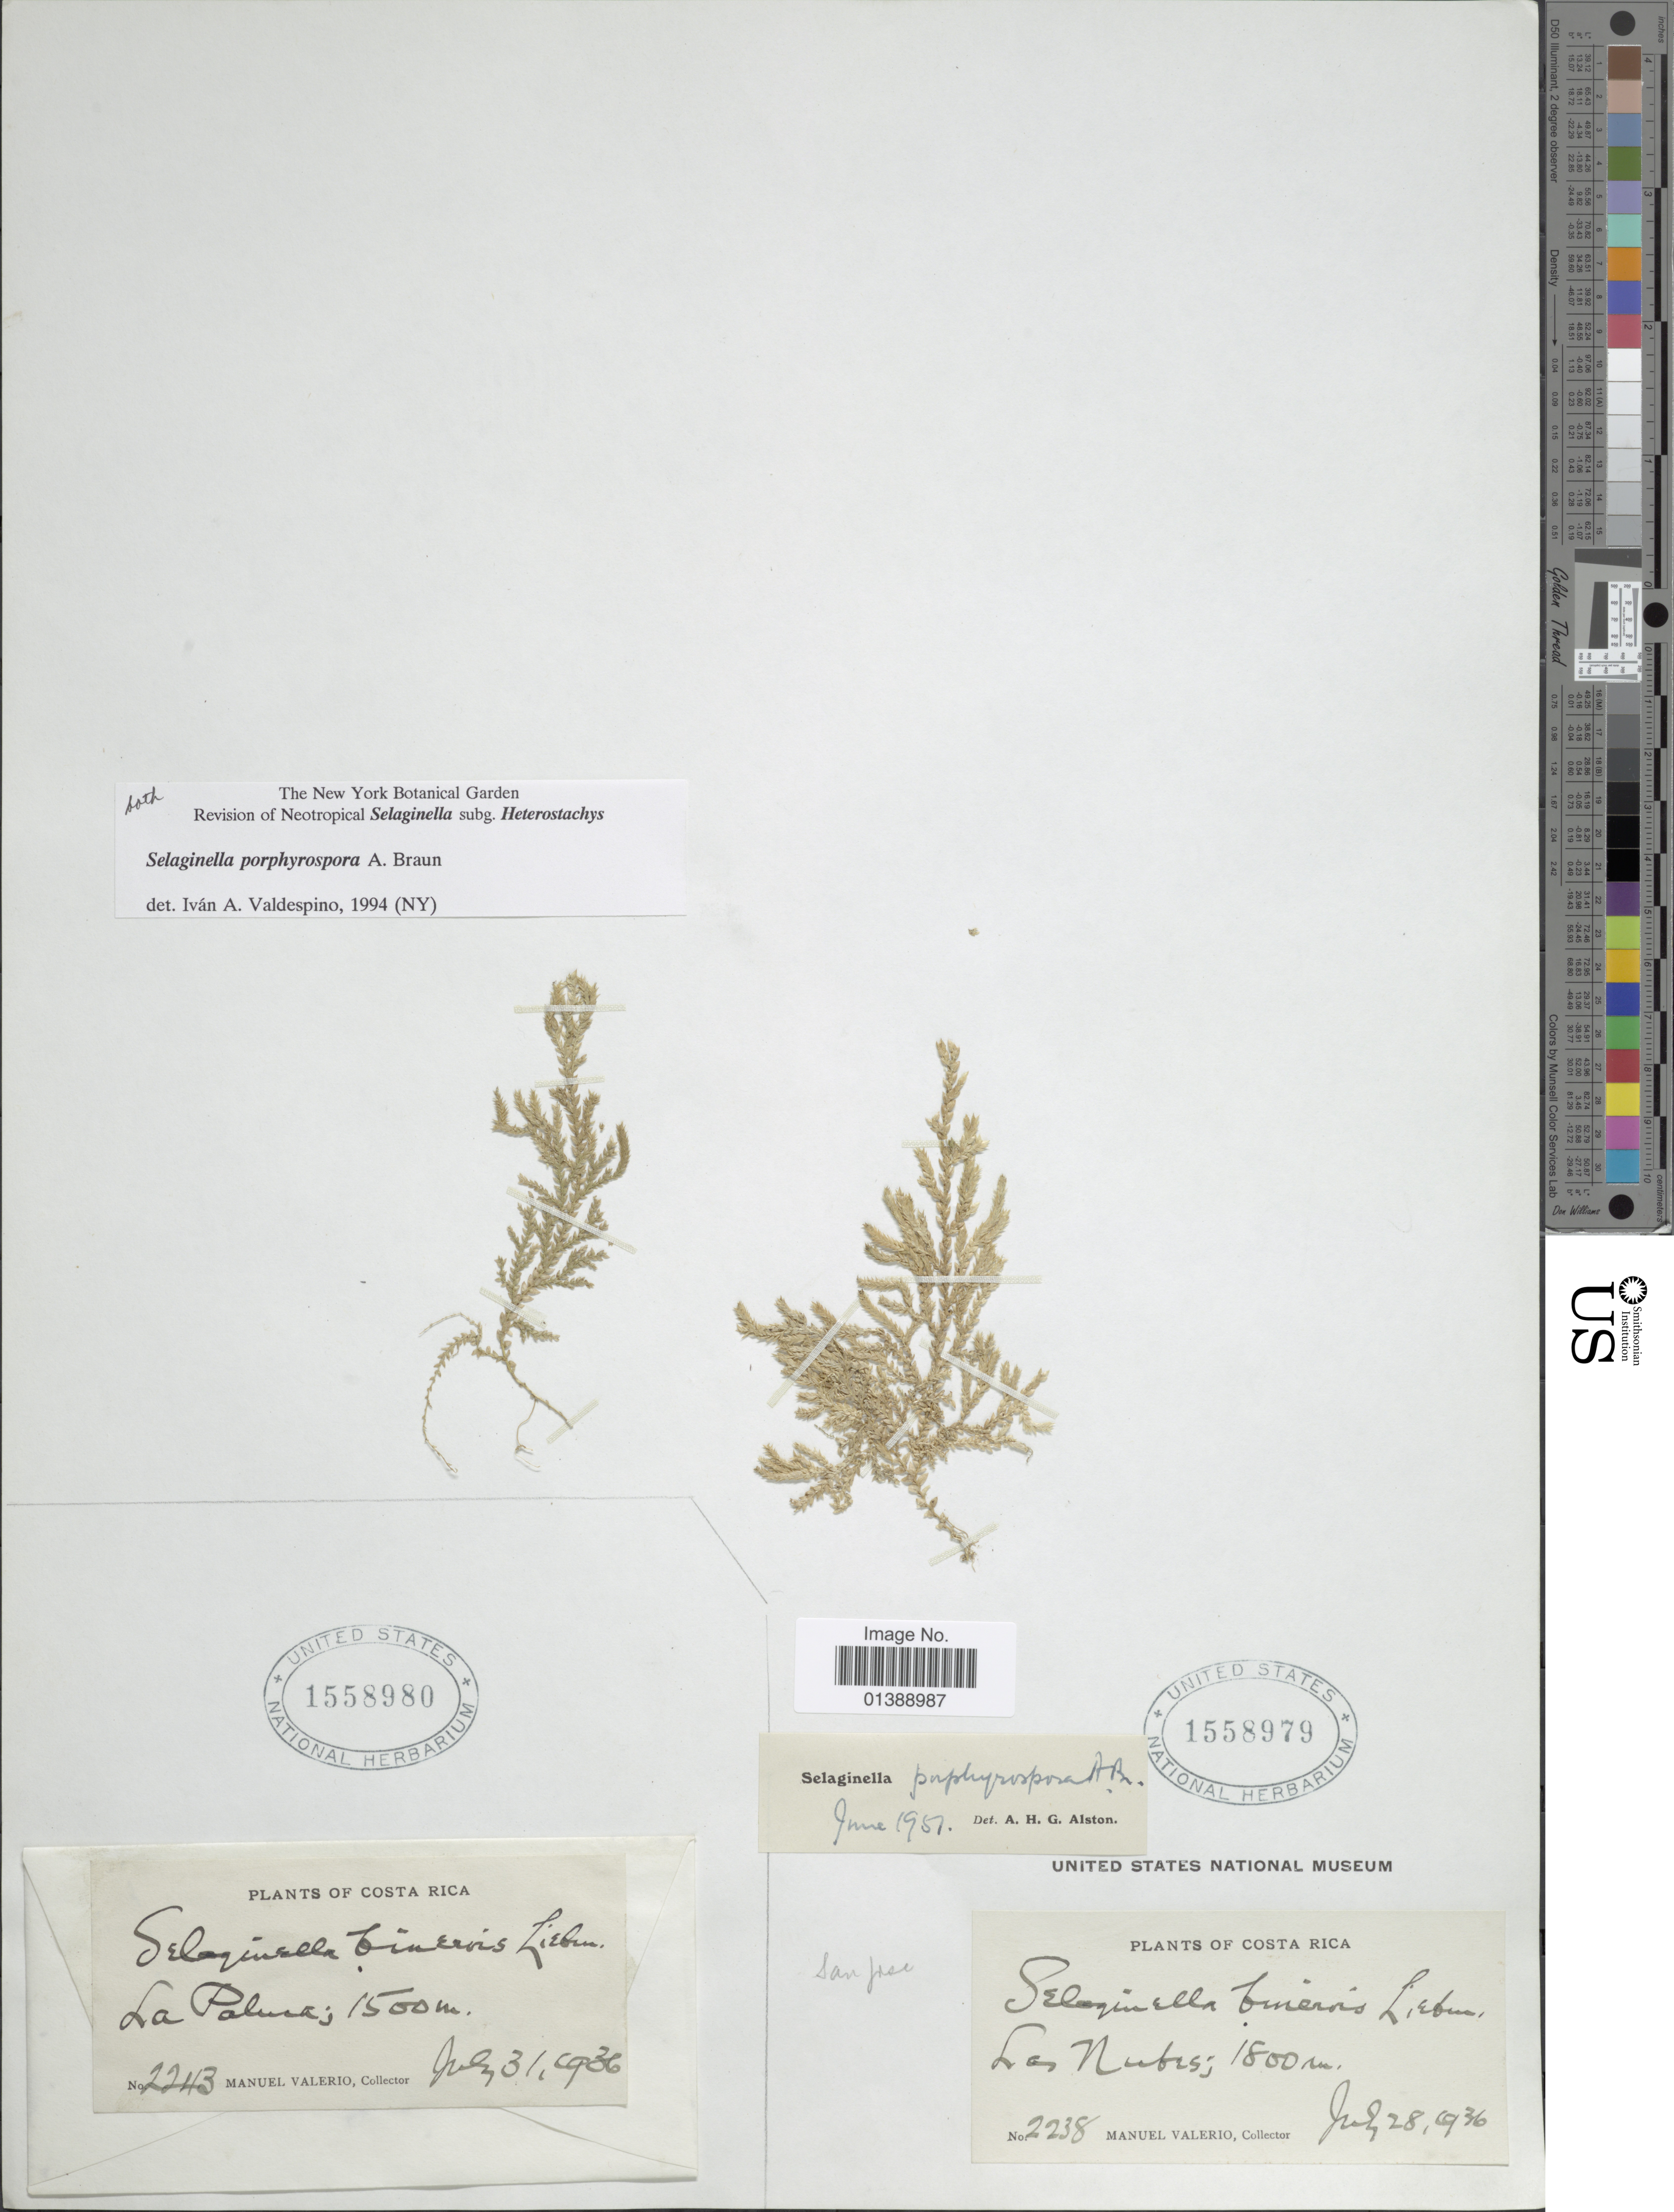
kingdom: Plantae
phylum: Tracheophyta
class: Lycopodiopsida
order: Selaginellales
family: Selaginellaceae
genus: Selaginella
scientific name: Selaginella porphyrospora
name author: A. Braun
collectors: M. Valerio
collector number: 2238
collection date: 1936-07-28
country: Costa Rica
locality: Las Nubes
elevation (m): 1800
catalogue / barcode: US 1558979